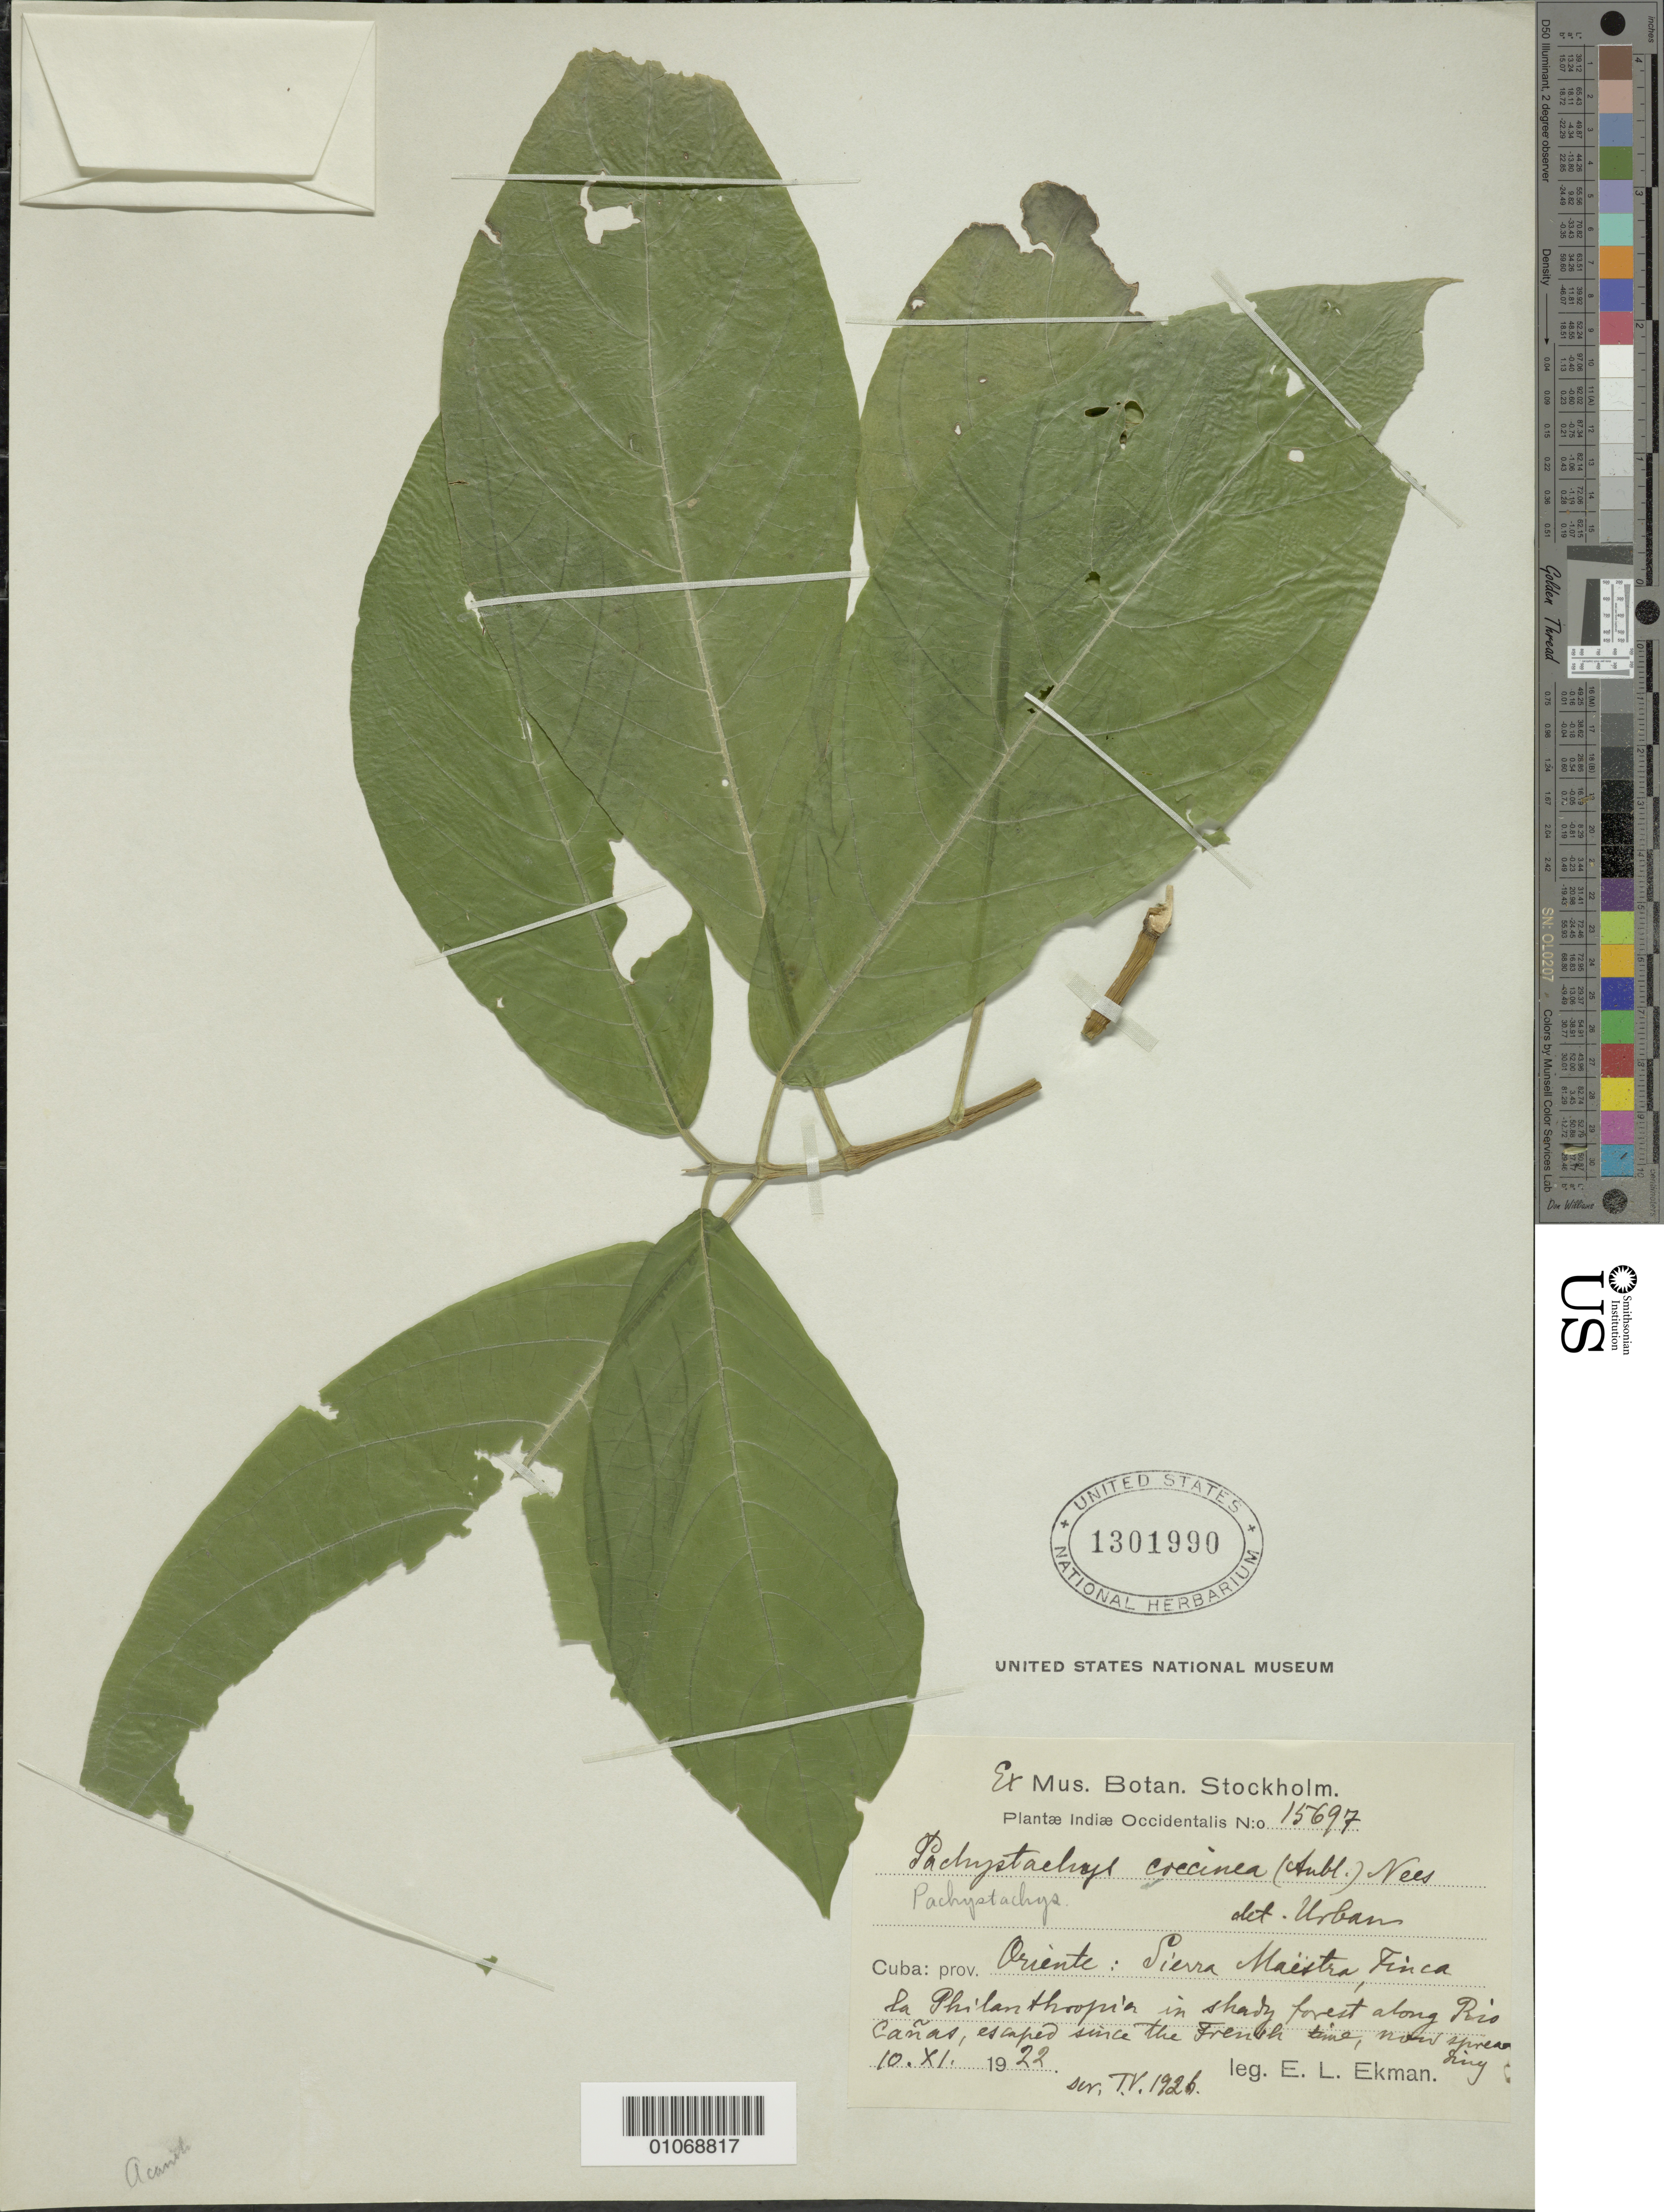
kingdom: Plantae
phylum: Tracheophyta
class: Magnoliopsida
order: Lamiales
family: Acanthaceae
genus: Pachystachys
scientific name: Pachystachys spicata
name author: (Ruiz & Pav.) Wassh.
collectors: E. L. Ekman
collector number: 15697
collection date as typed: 10 Nov 1922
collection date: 1922-11-10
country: Cuba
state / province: Oriente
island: Cuba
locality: Sierra Maestra Finca La Philantropia in shady forest along Rio Canas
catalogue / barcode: US 1301990